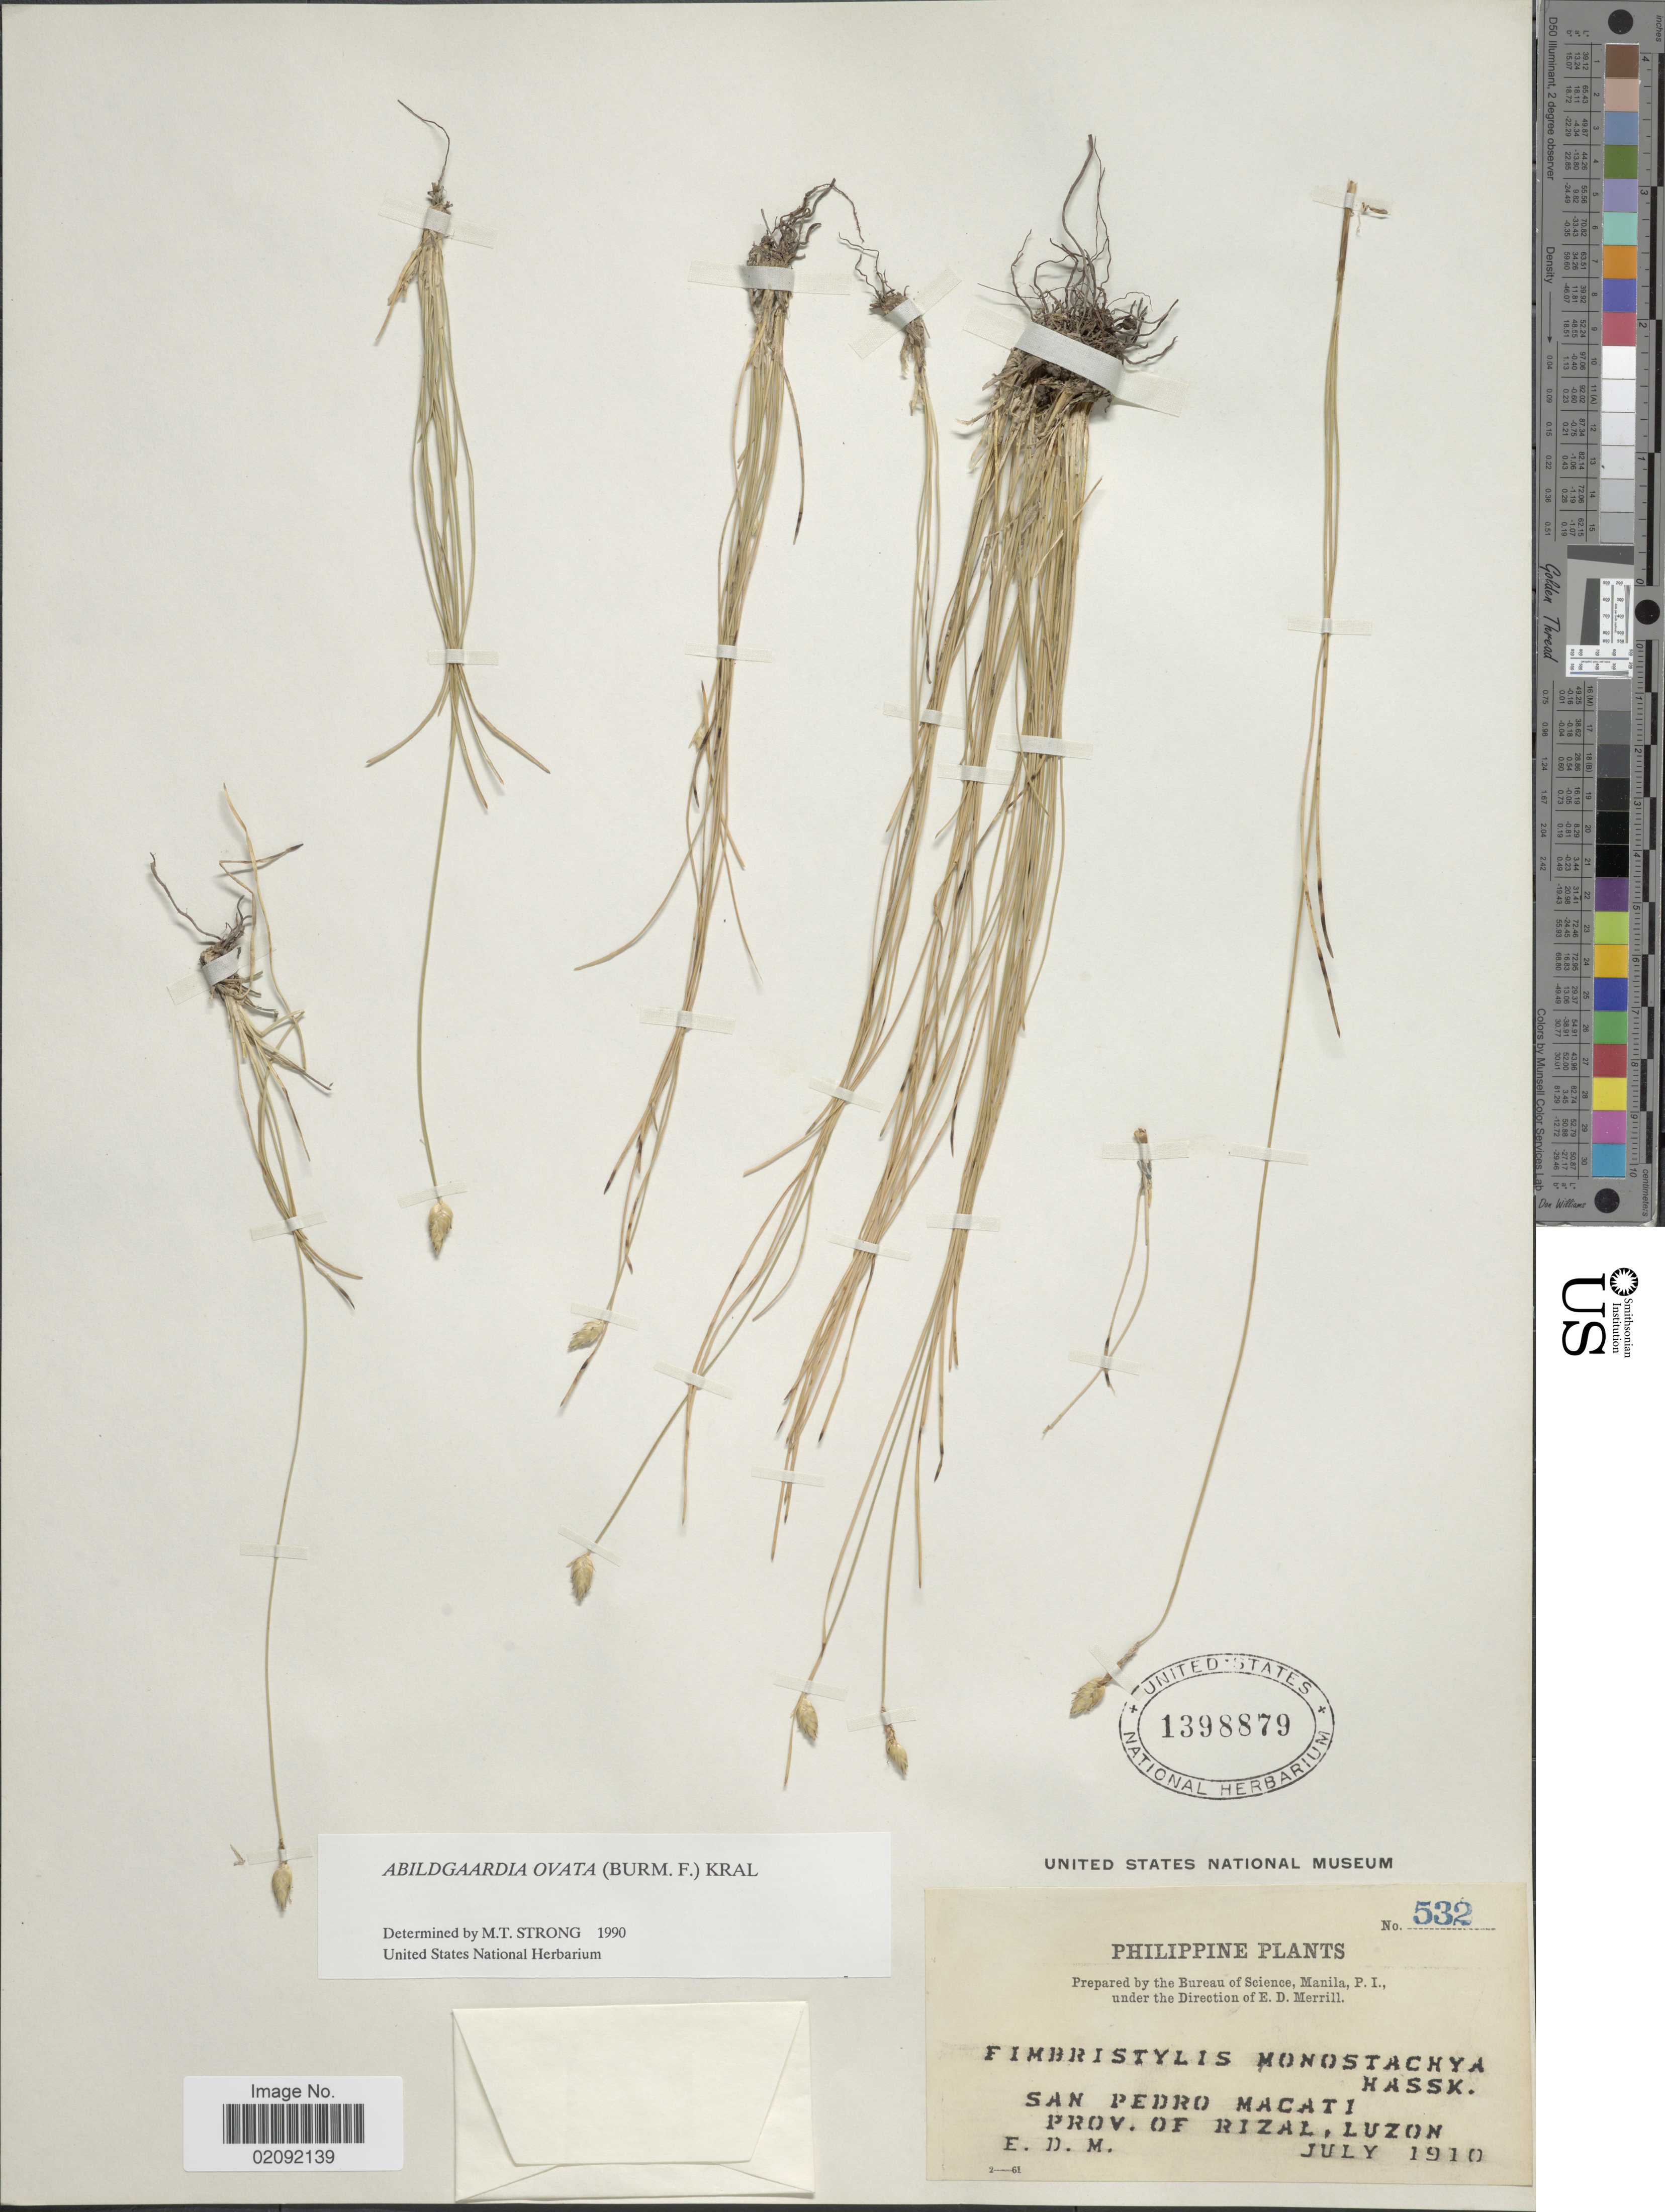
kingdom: Plantae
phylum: Tracheophyta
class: Liliopsida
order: Poales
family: Cyperaceae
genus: Abildgaardia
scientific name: Abildgaardia ovata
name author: (Burm. f.) Kral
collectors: E. D. Merrill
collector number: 532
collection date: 1910-07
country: Philippines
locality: San Pedro Macati, Prov. of Rizal, Luzon.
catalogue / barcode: US 1398879